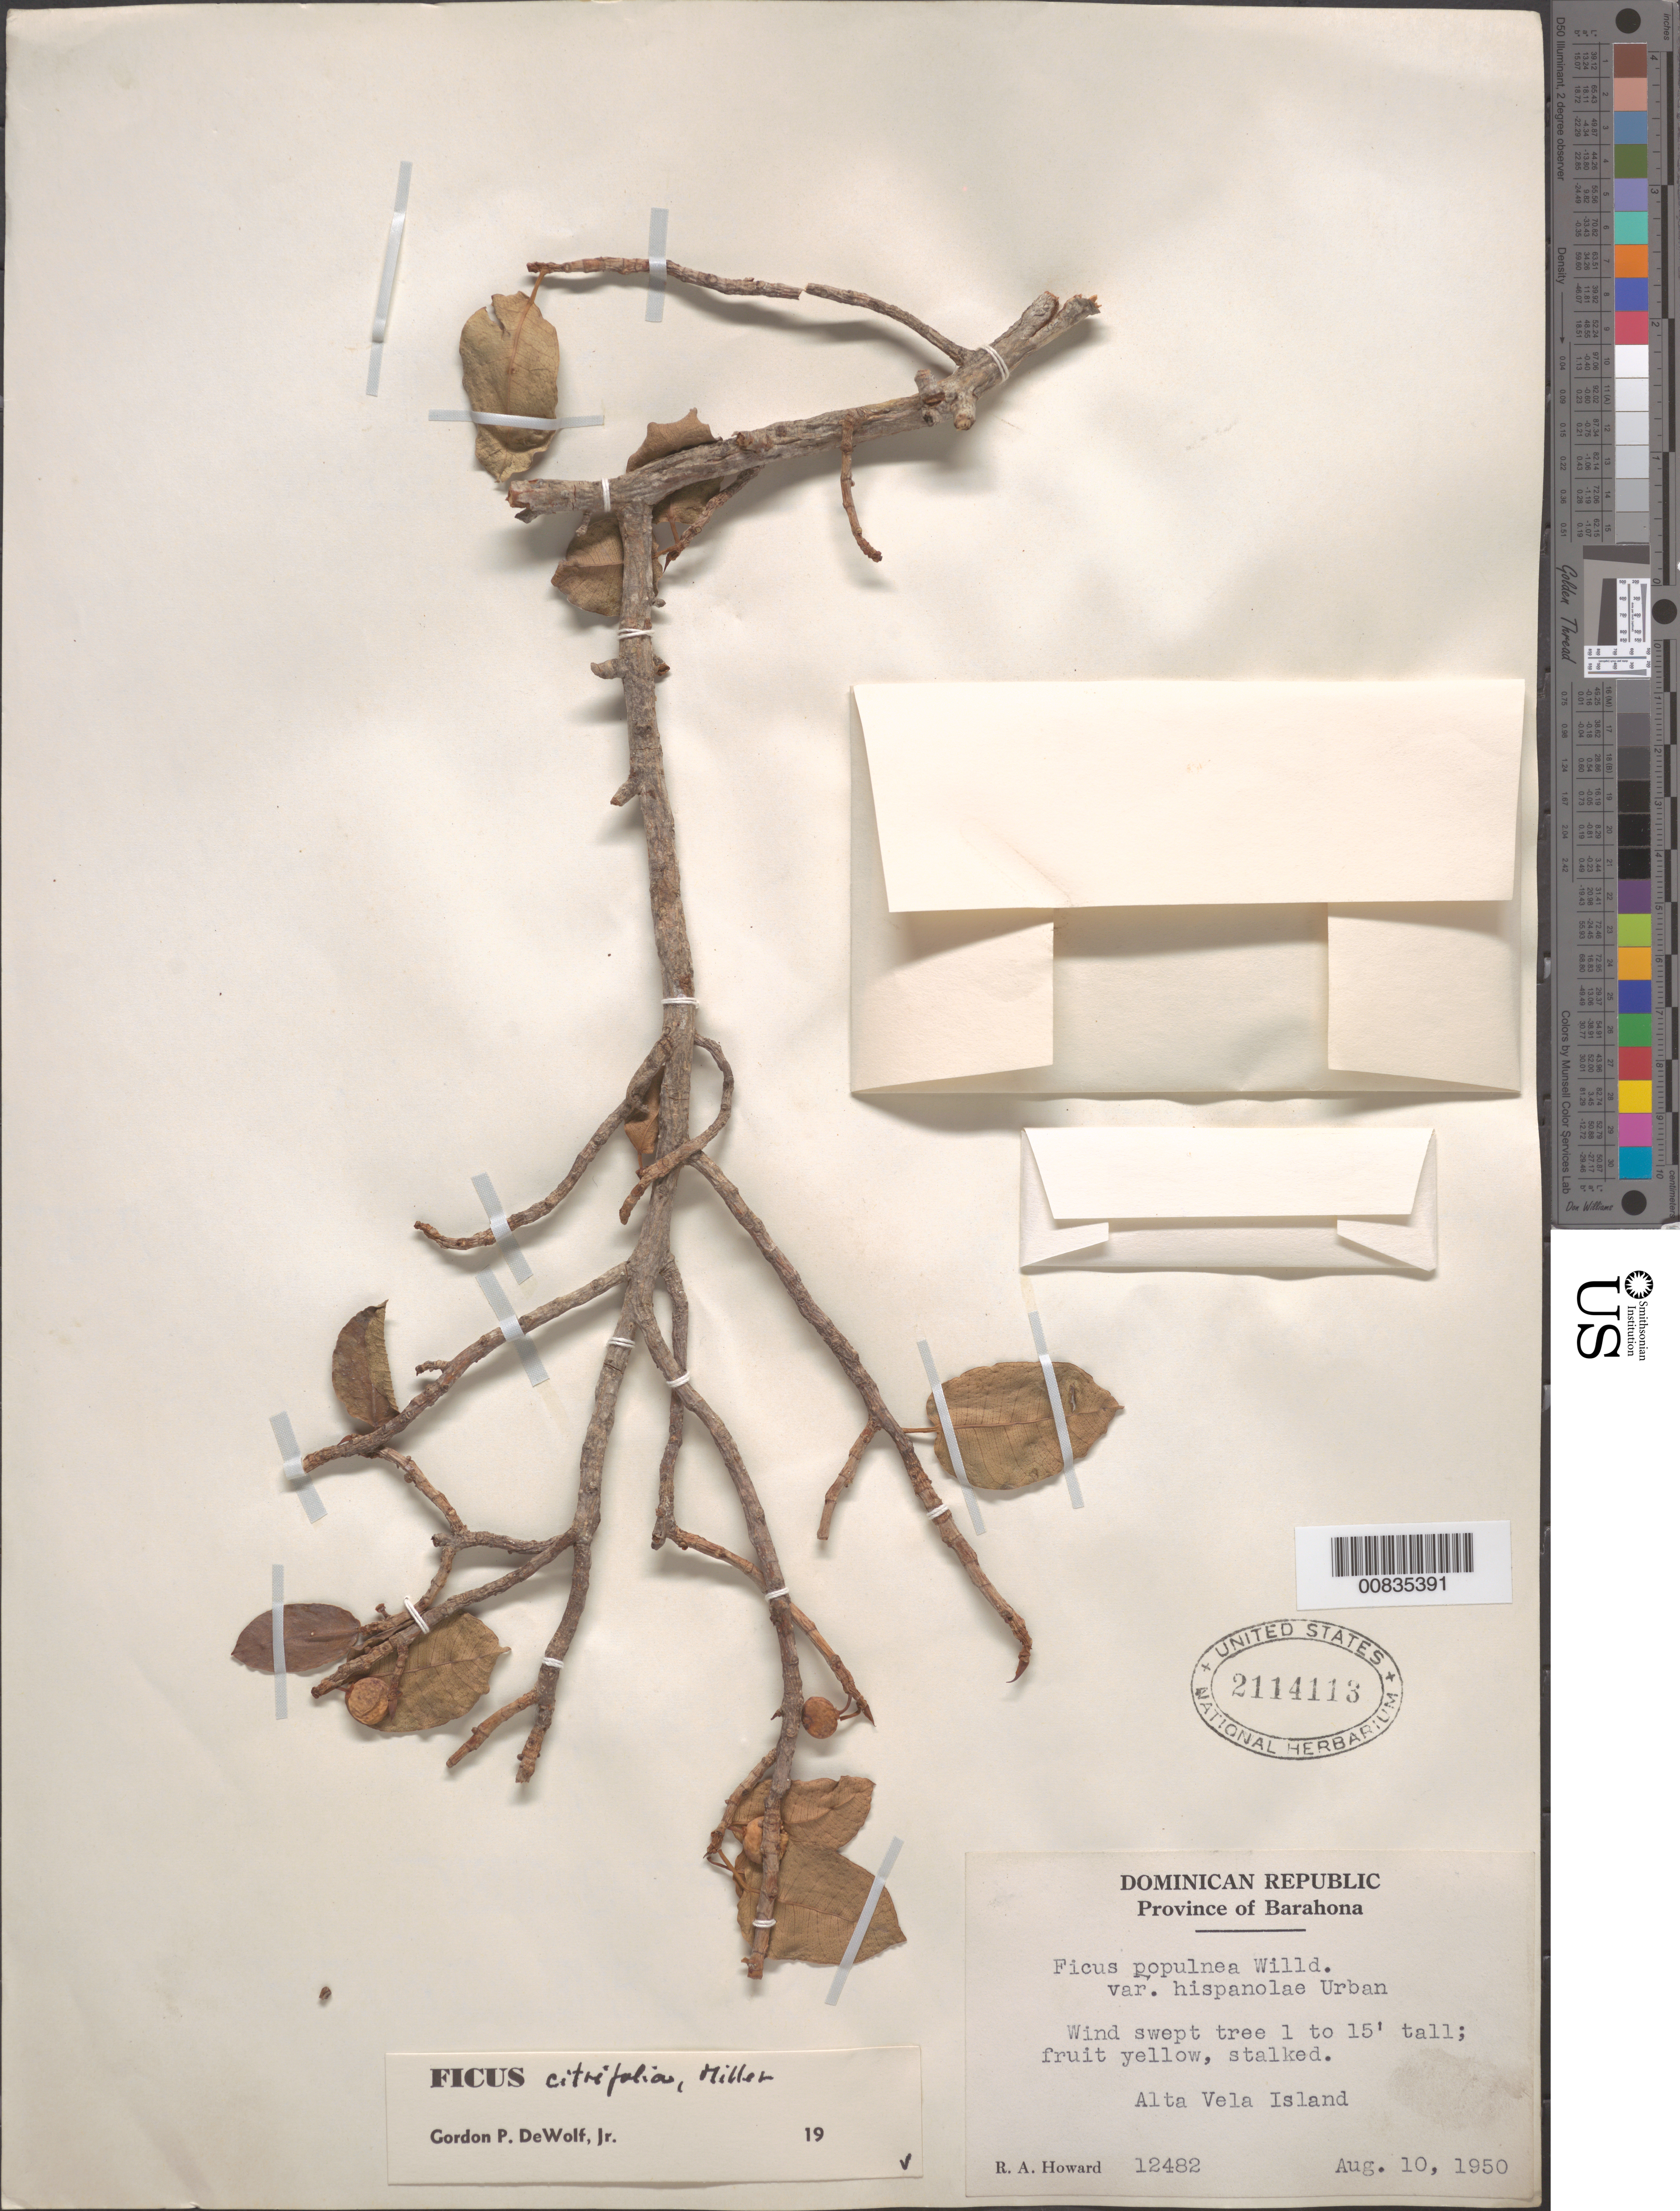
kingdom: Plantae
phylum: Tracheophyta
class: Magnoliopsida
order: Rosales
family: Moraceae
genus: Ficus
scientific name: Ficus citrifolia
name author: Mill.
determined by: DeWolf, Gordon Parker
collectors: R. A. Howard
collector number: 12482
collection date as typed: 10 Aug 1950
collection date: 1950-08-10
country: Dominican Republic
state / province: Barahona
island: Alta Vela I.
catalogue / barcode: US 2114113